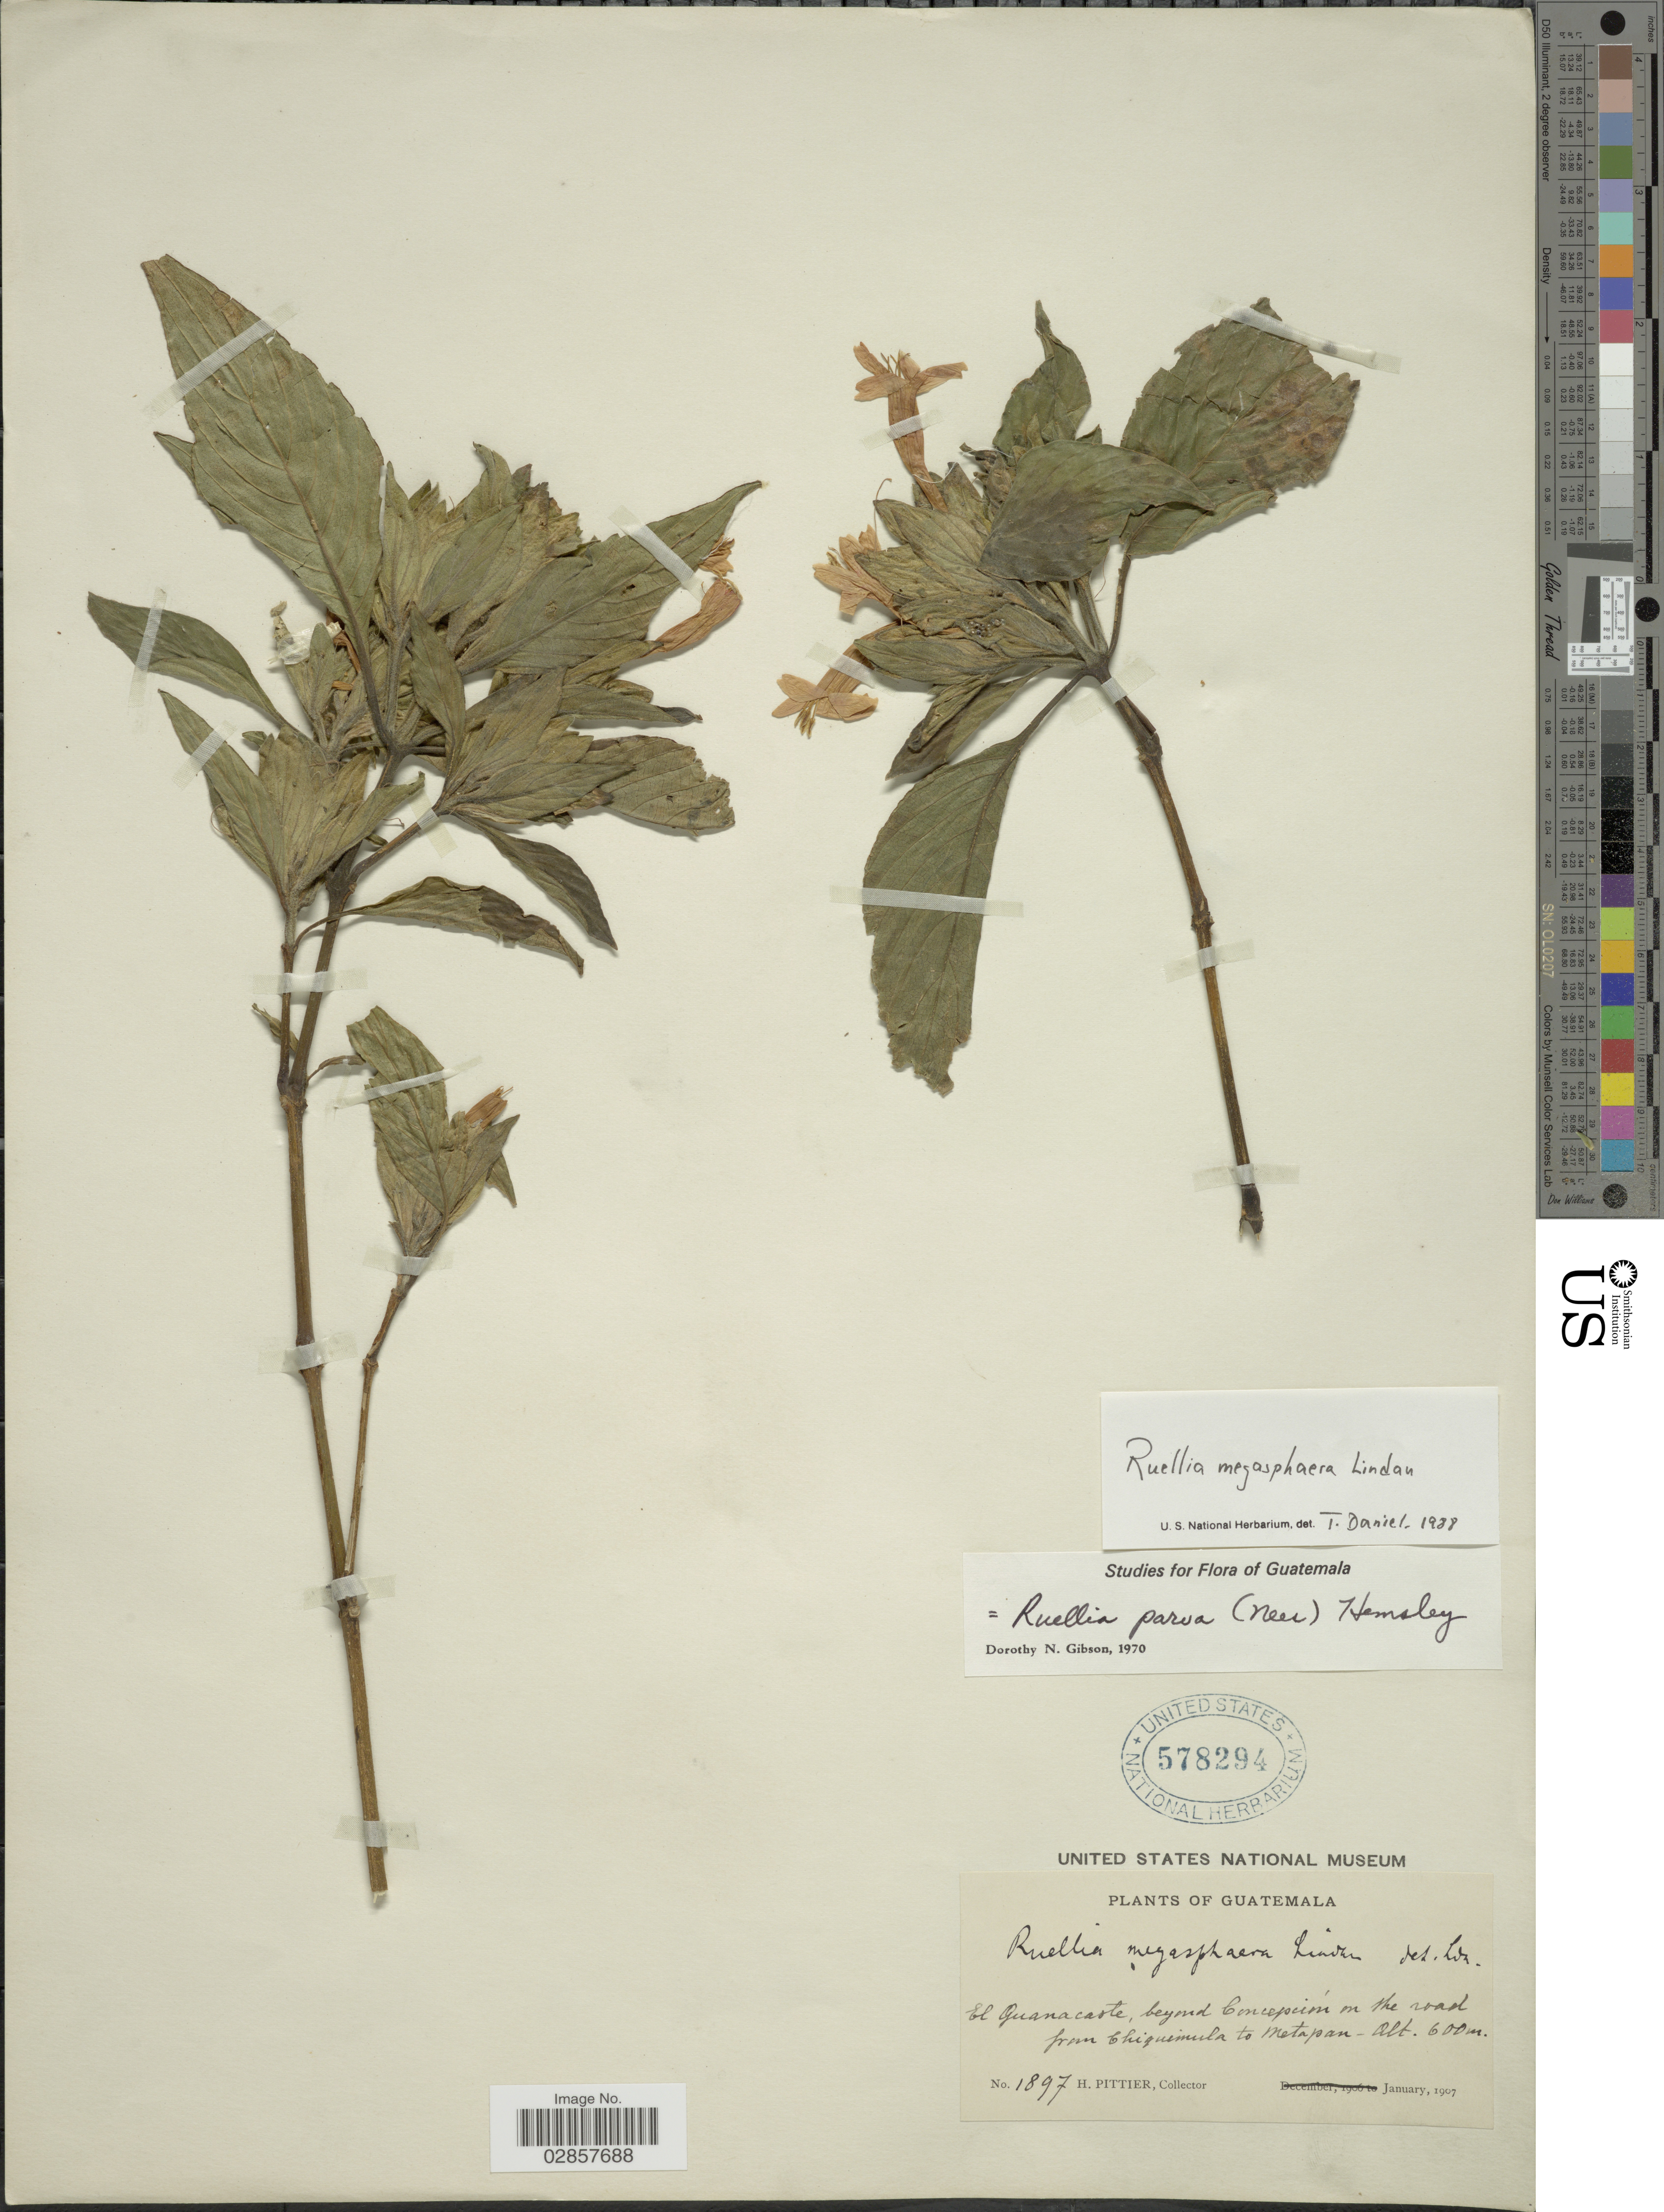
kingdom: Plantae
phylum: Tracheophyta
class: Magnoliopsida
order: Lamiales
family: Acanthaceae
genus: Ruellia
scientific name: Ruellia megasphaera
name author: Lindau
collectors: H. F. Pittier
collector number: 1897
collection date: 1907-01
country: Guatemala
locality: El Guanacaste, beyond Concepción on the road from Chiquimula to Metapan.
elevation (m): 600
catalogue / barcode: US 578294